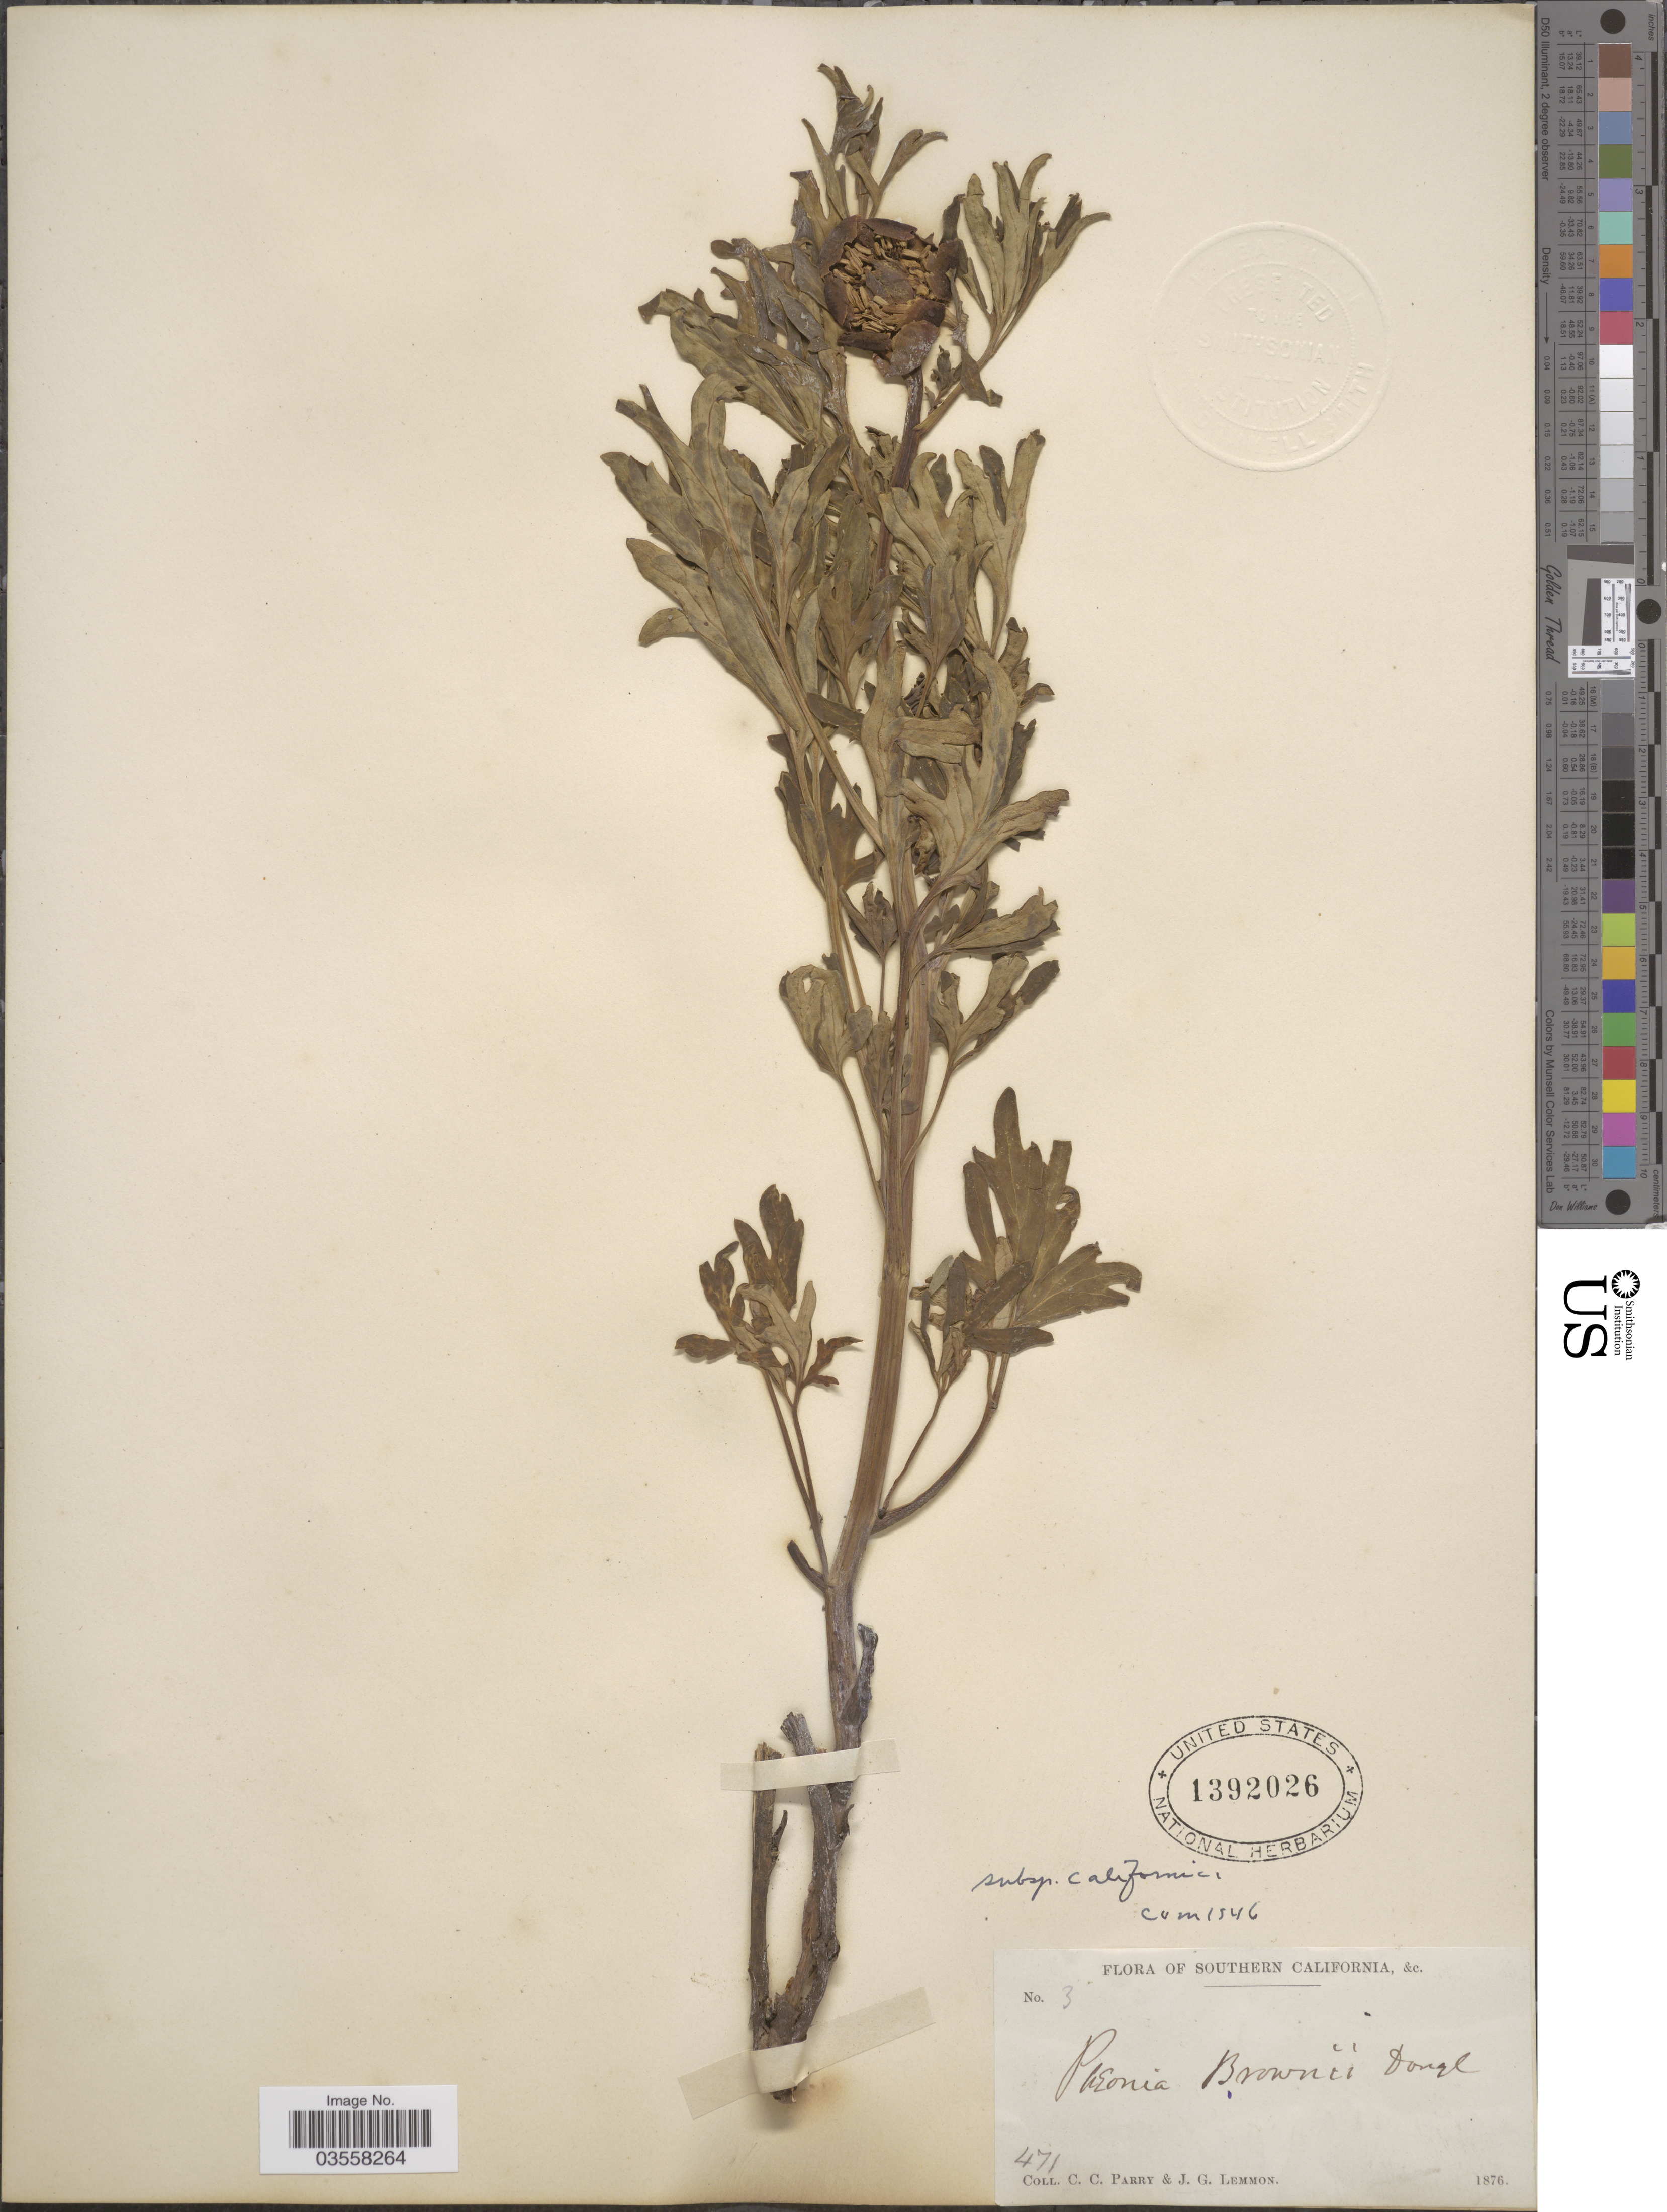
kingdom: Plantae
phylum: Tracheophyta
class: Magnoliopsida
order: Saxifragales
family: Paeoniaceae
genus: Paeonia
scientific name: Paeonia brownii subsp. californica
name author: (Nutt. ex Torr. & A. Gray) Abrams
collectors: C. C. Parry & J. Lemmon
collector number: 3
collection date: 1876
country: United States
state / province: California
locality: Southern California.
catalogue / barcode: US 1392026